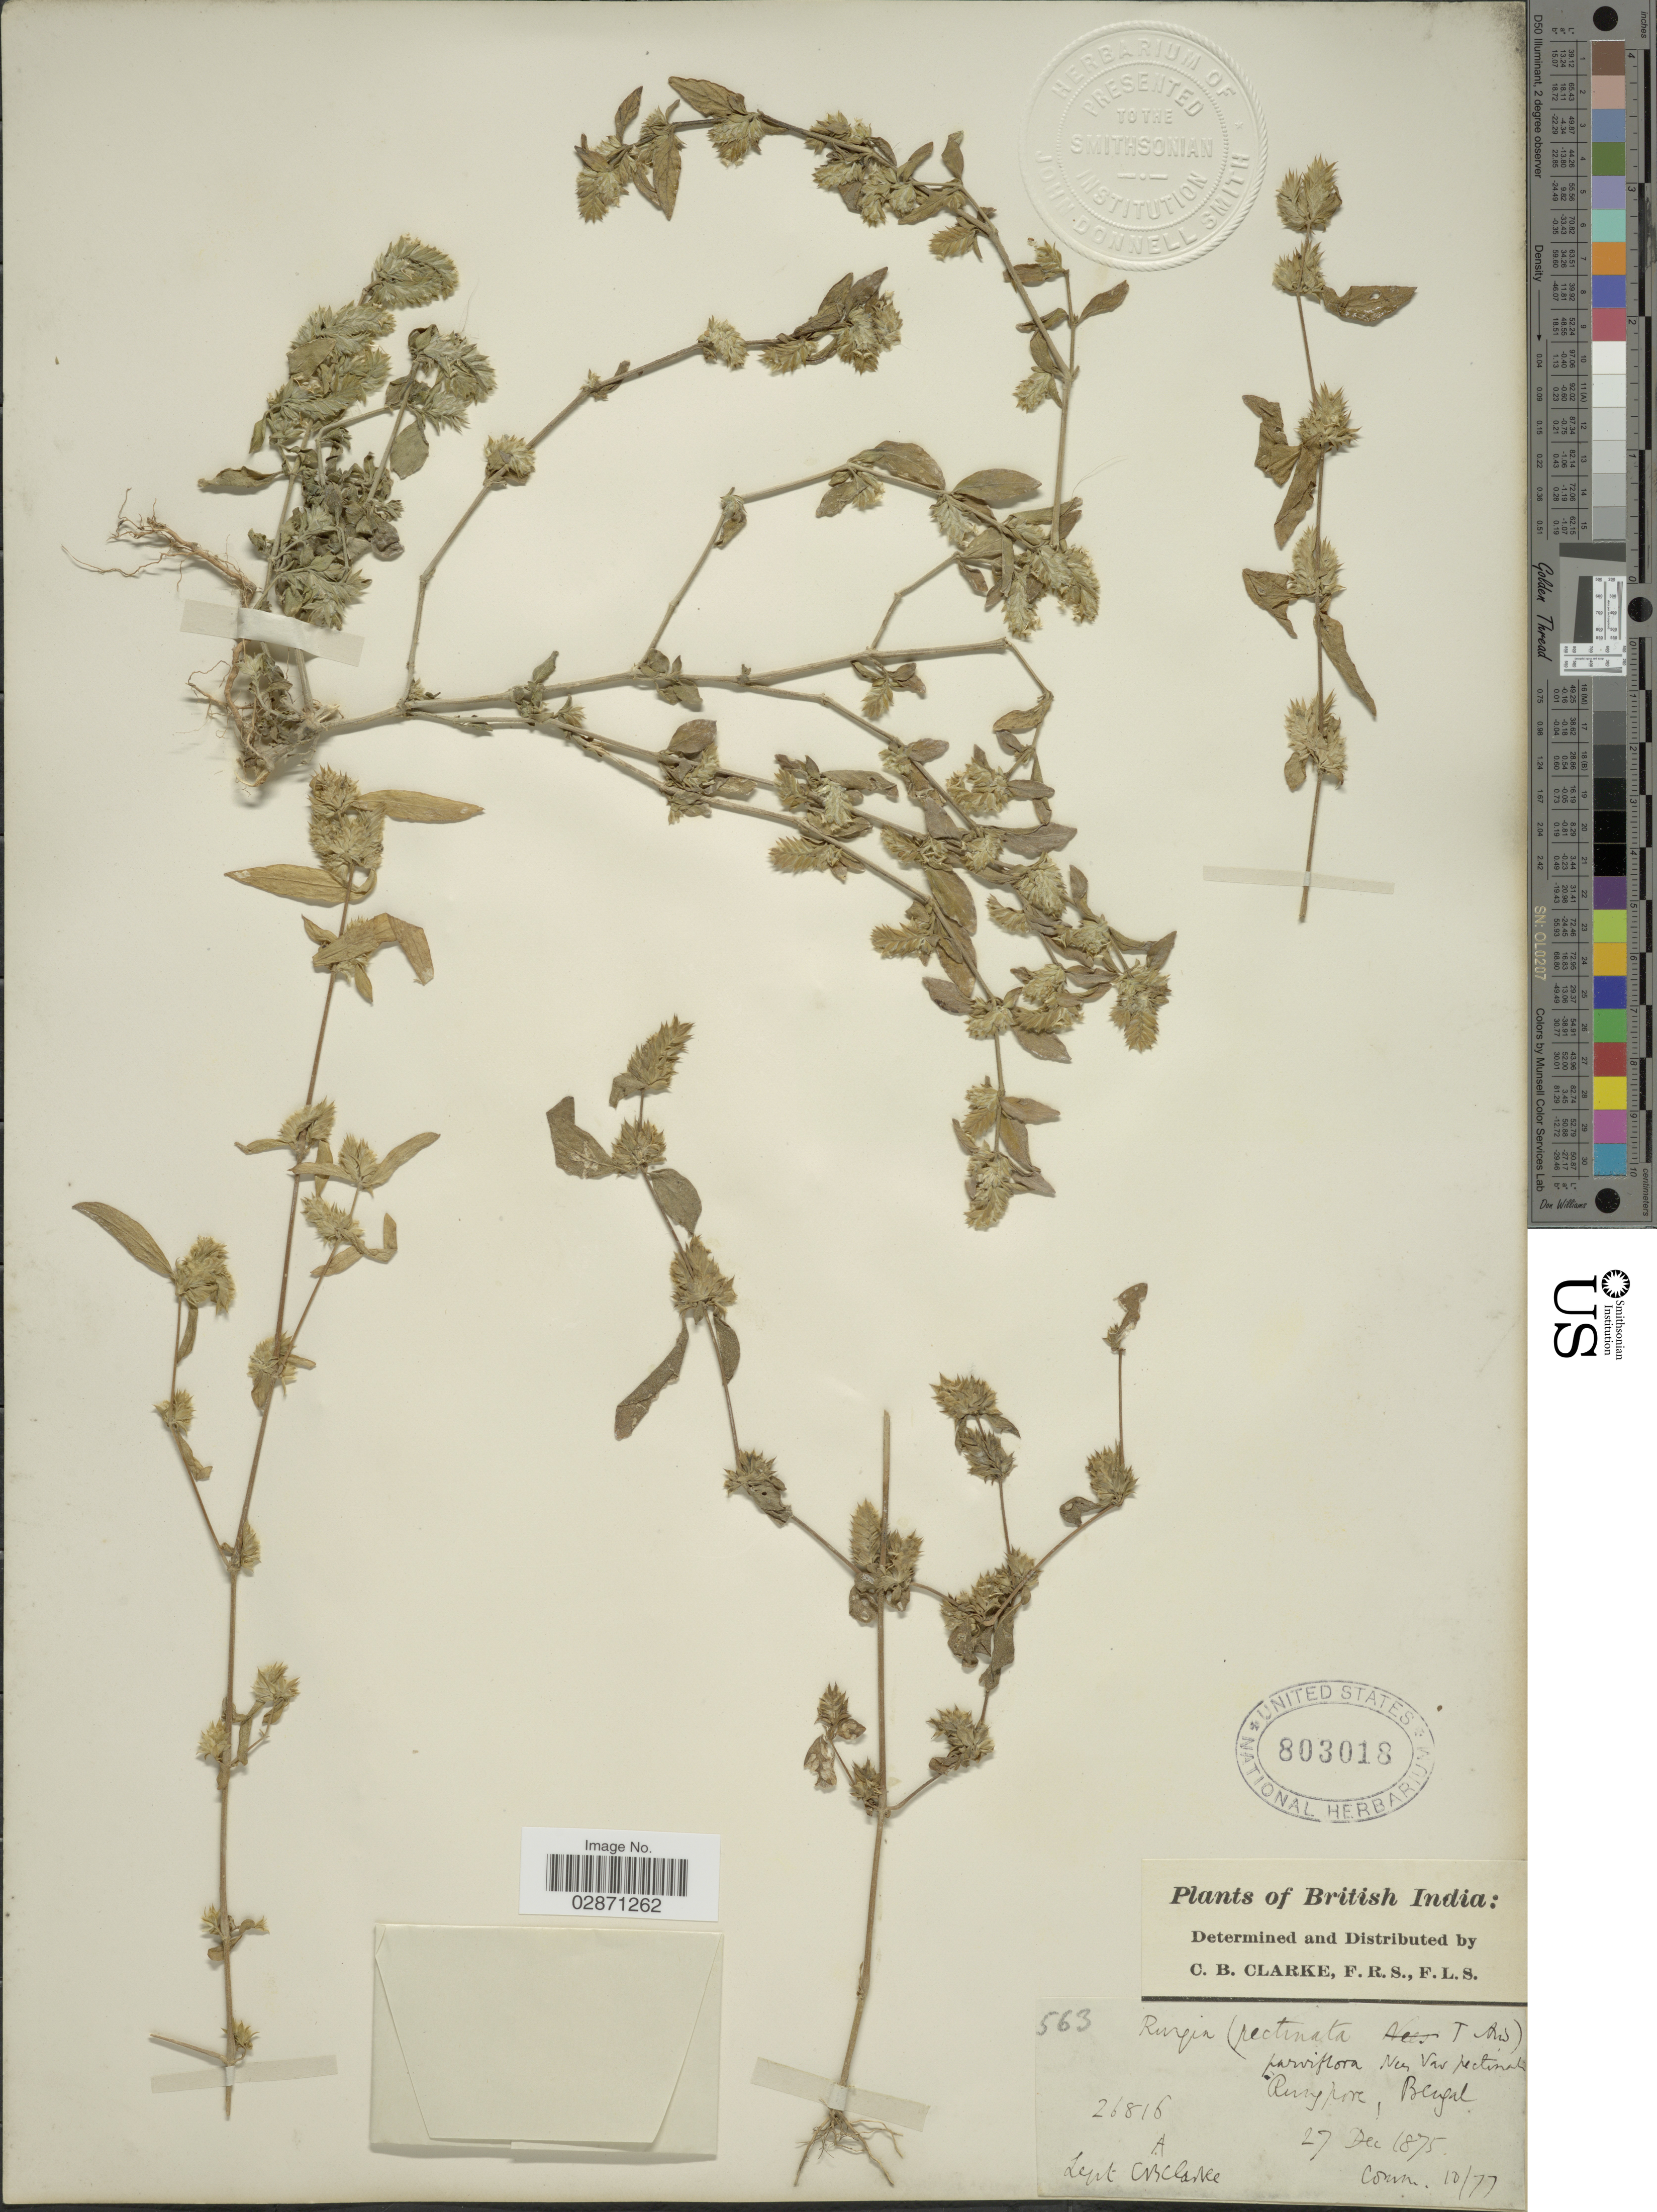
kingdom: Plantae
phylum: Tracheophyta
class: Magnoliopsida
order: Lamiales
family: Acanthaceae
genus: Rungia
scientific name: Rungia parviflora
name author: Nees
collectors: C. B. Clarke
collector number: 26816A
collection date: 1875-12-27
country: Bangladesh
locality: British India. Rungpore, Bengal.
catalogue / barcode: US 803018